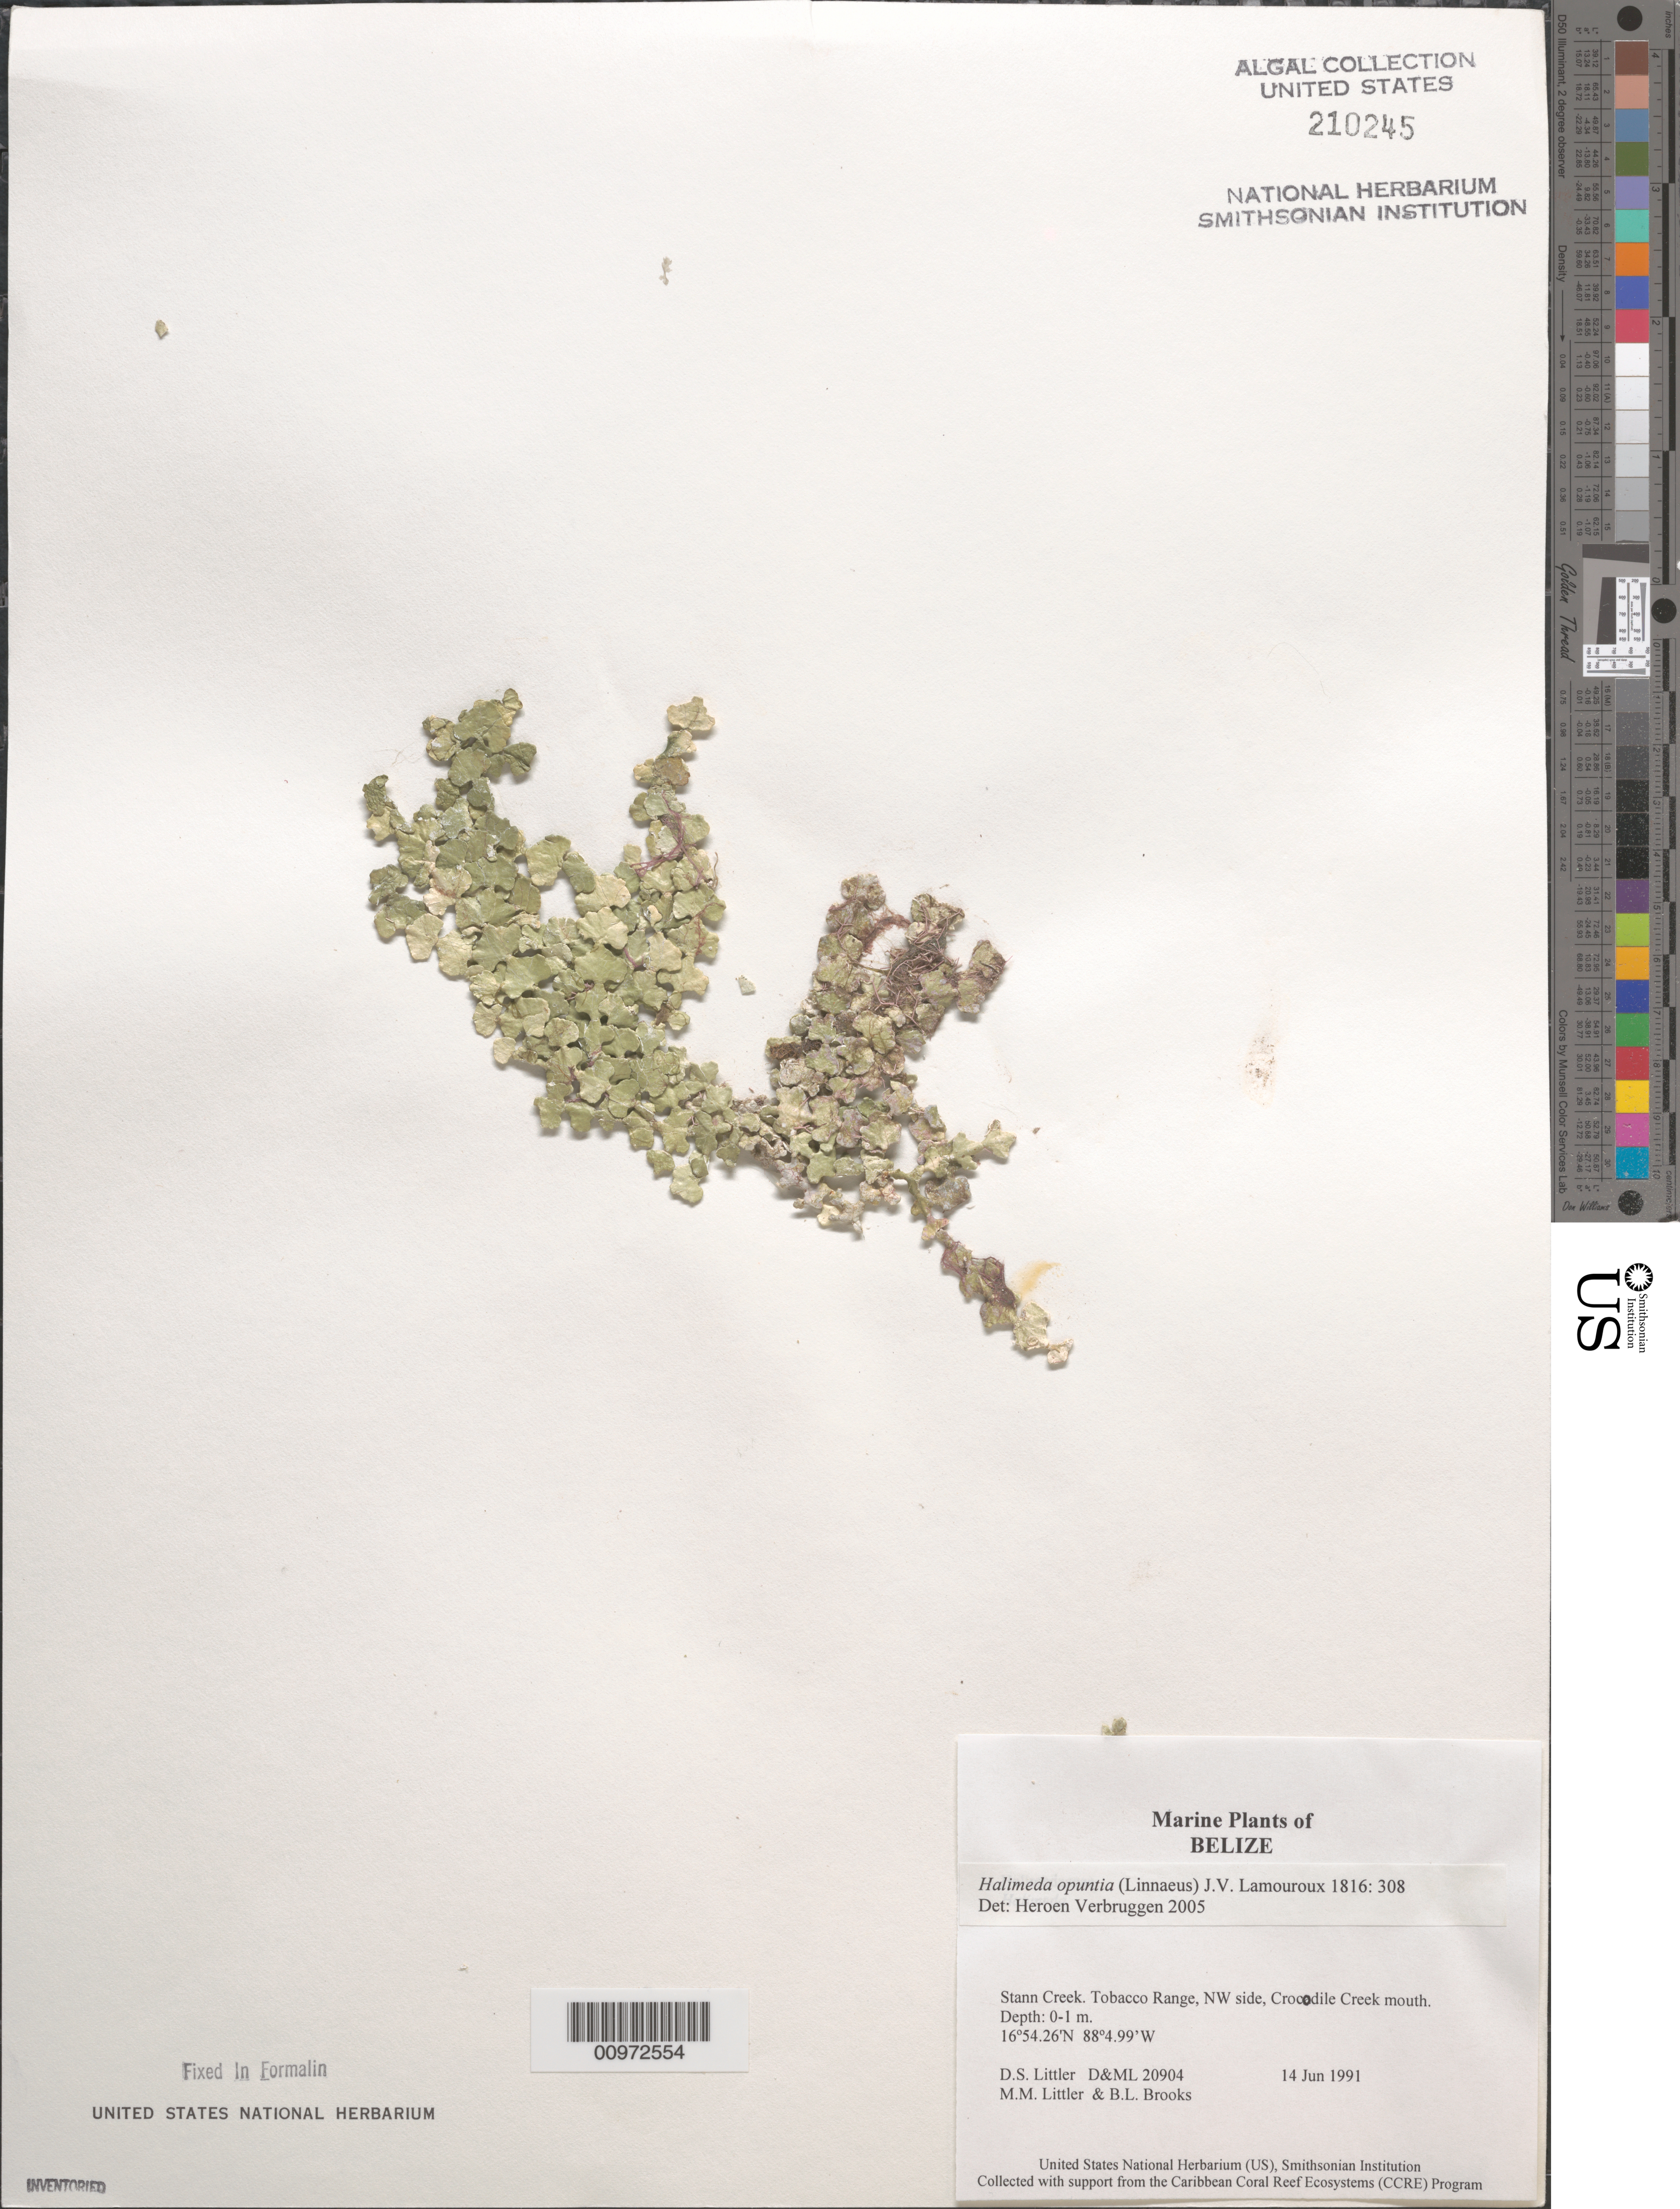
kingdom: Plantae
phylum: Chlorophyta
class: Ulvophyceae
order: Bryopsidales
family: Halimedaceae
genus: Halimeda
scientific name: Halimeda opuntia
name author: (L.) J.V.Lamouroux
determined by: Verbruggen, H.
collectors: D. S. Littler, M. M. Littler & B. Brooks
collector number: D&ML 20904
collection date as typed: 14 Jun 1991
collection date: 1991-06-14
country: Belize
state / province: Stann Creek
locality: Tobacco Range, Crocodile Creek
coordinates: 16 54.26'N, 88 4.99'W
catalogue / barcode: US 210245